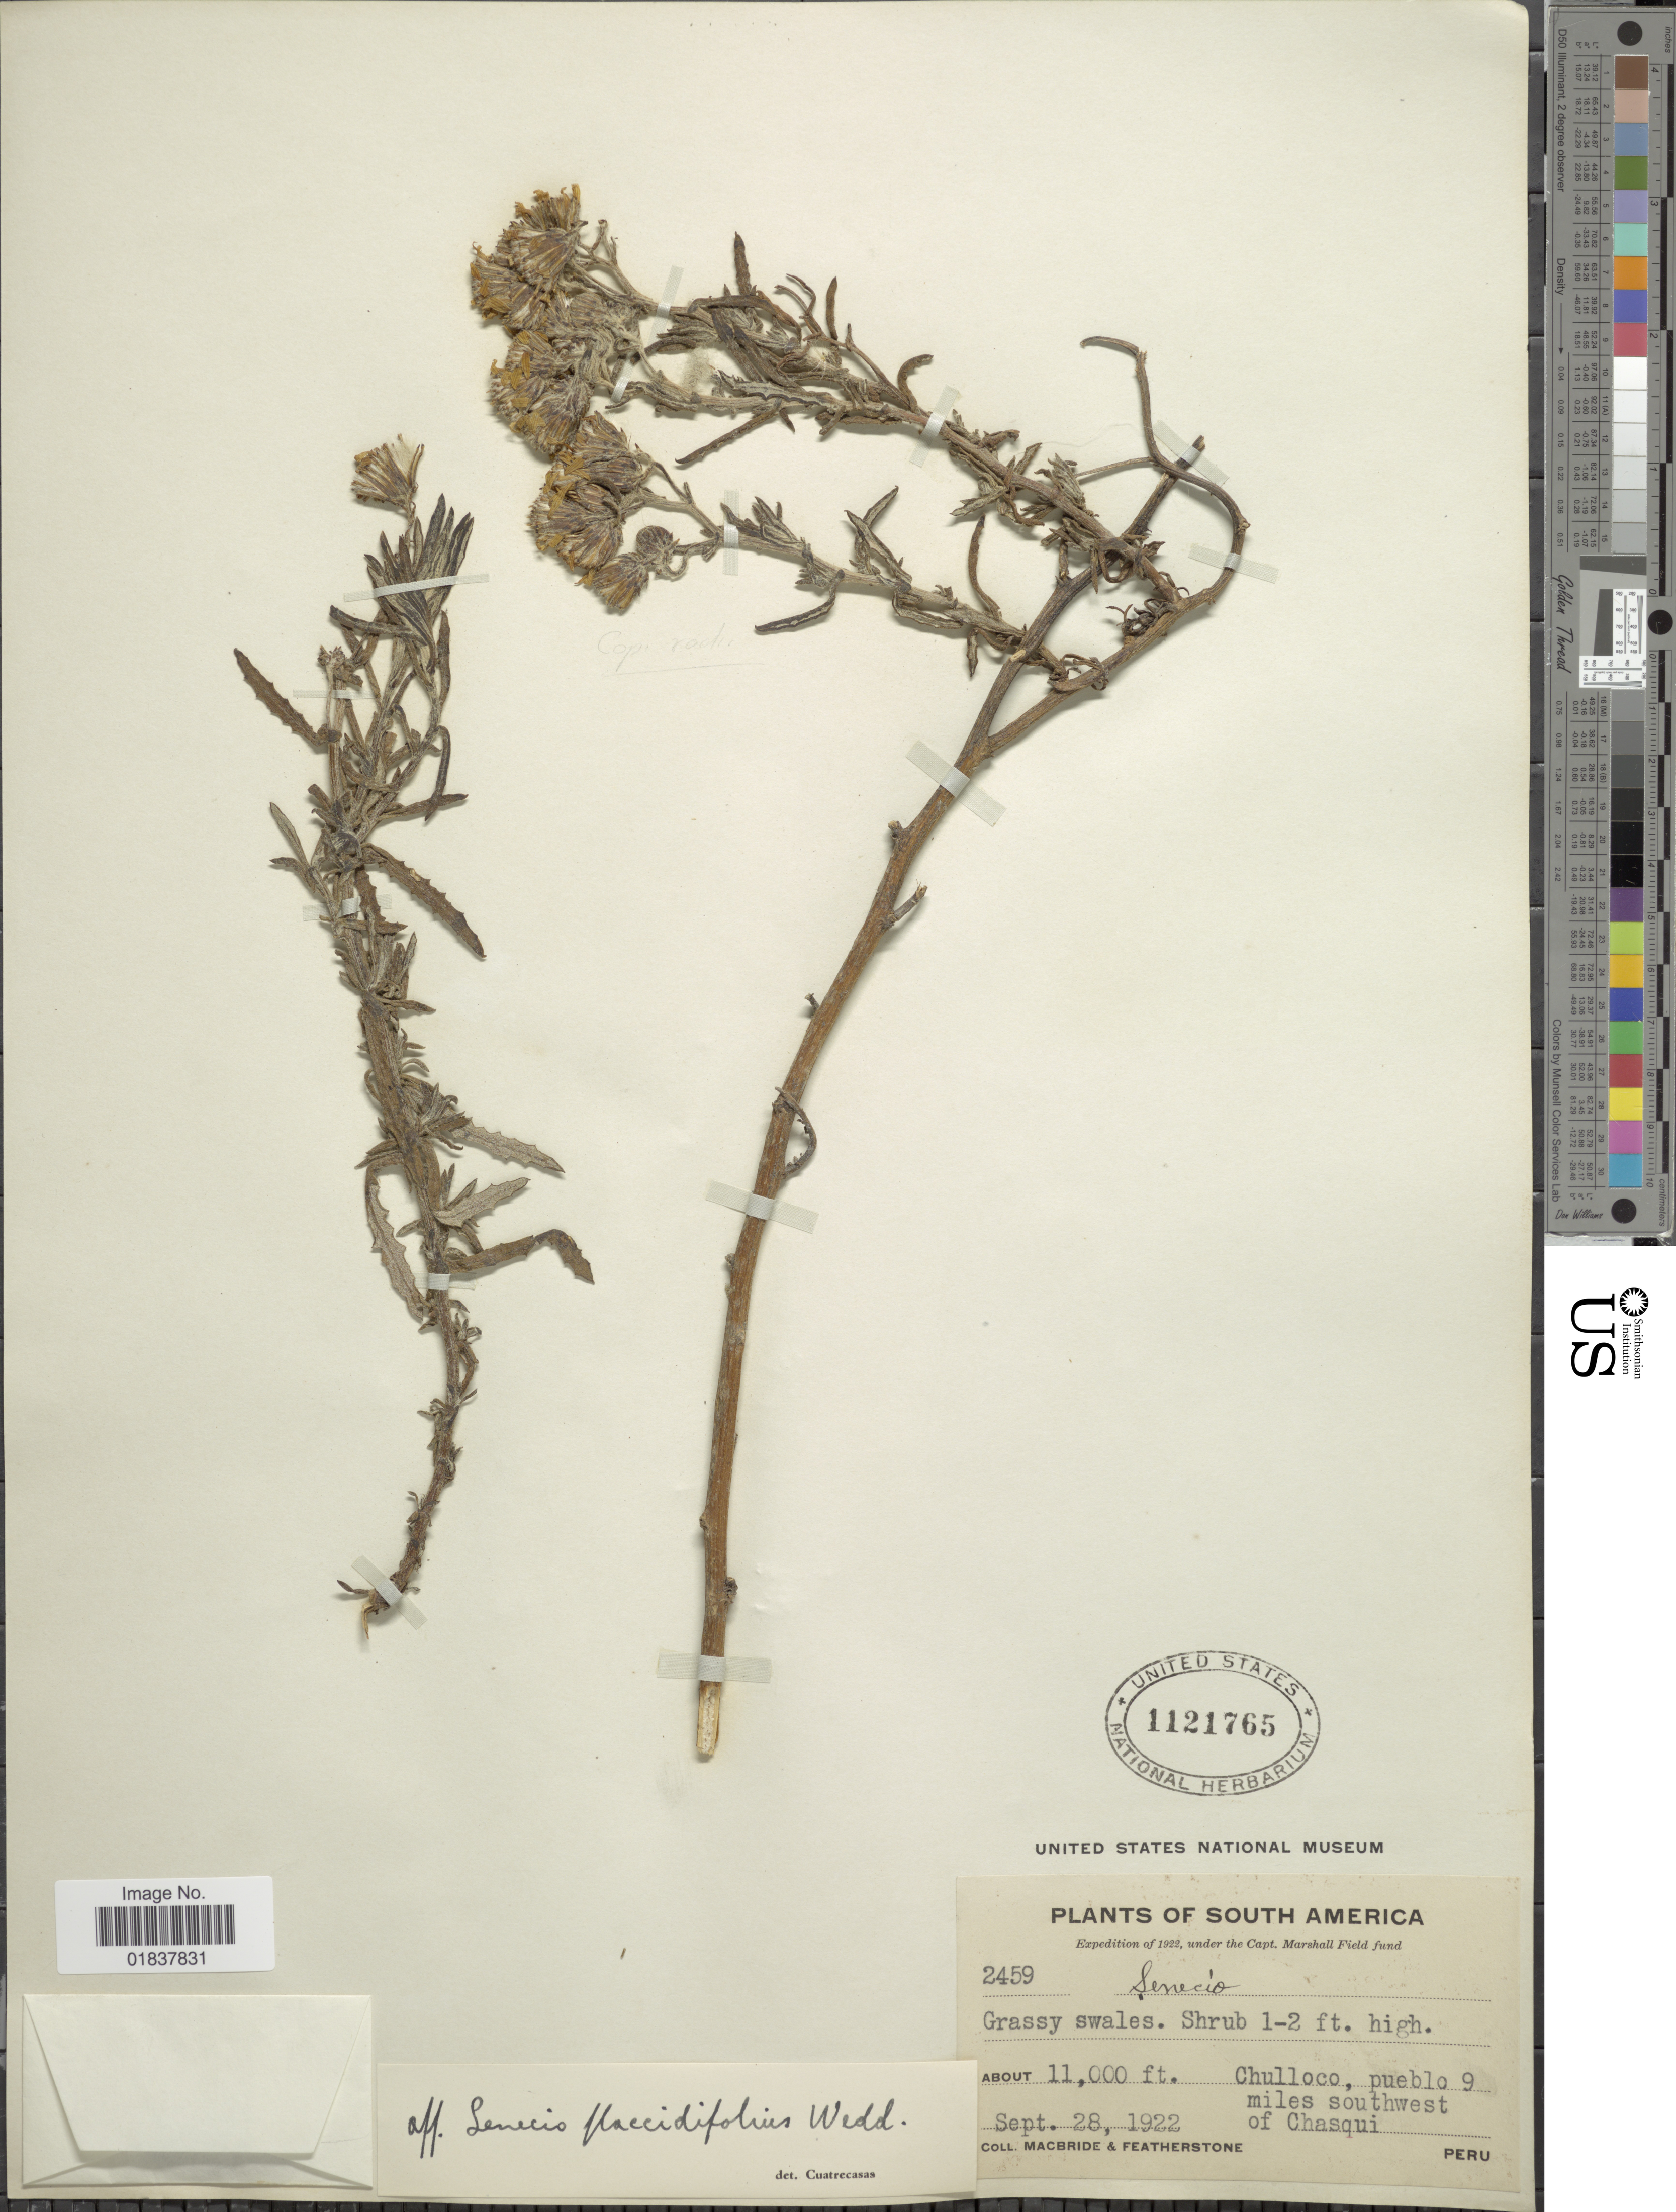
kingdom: Plantae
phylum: Tracheophyta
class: Magnoliopsida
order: Asterales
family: Asteraceae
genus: Senecio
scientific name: Senecio flaccidifolius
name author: Wedd.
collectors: Macbride, -- & -. Featherstone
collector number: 2459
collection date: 1922-09-28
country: Peru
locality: South America, Chulloco, pueblo 9 miles southwest of Chasqui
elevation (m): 3353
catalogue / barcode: US 1121765